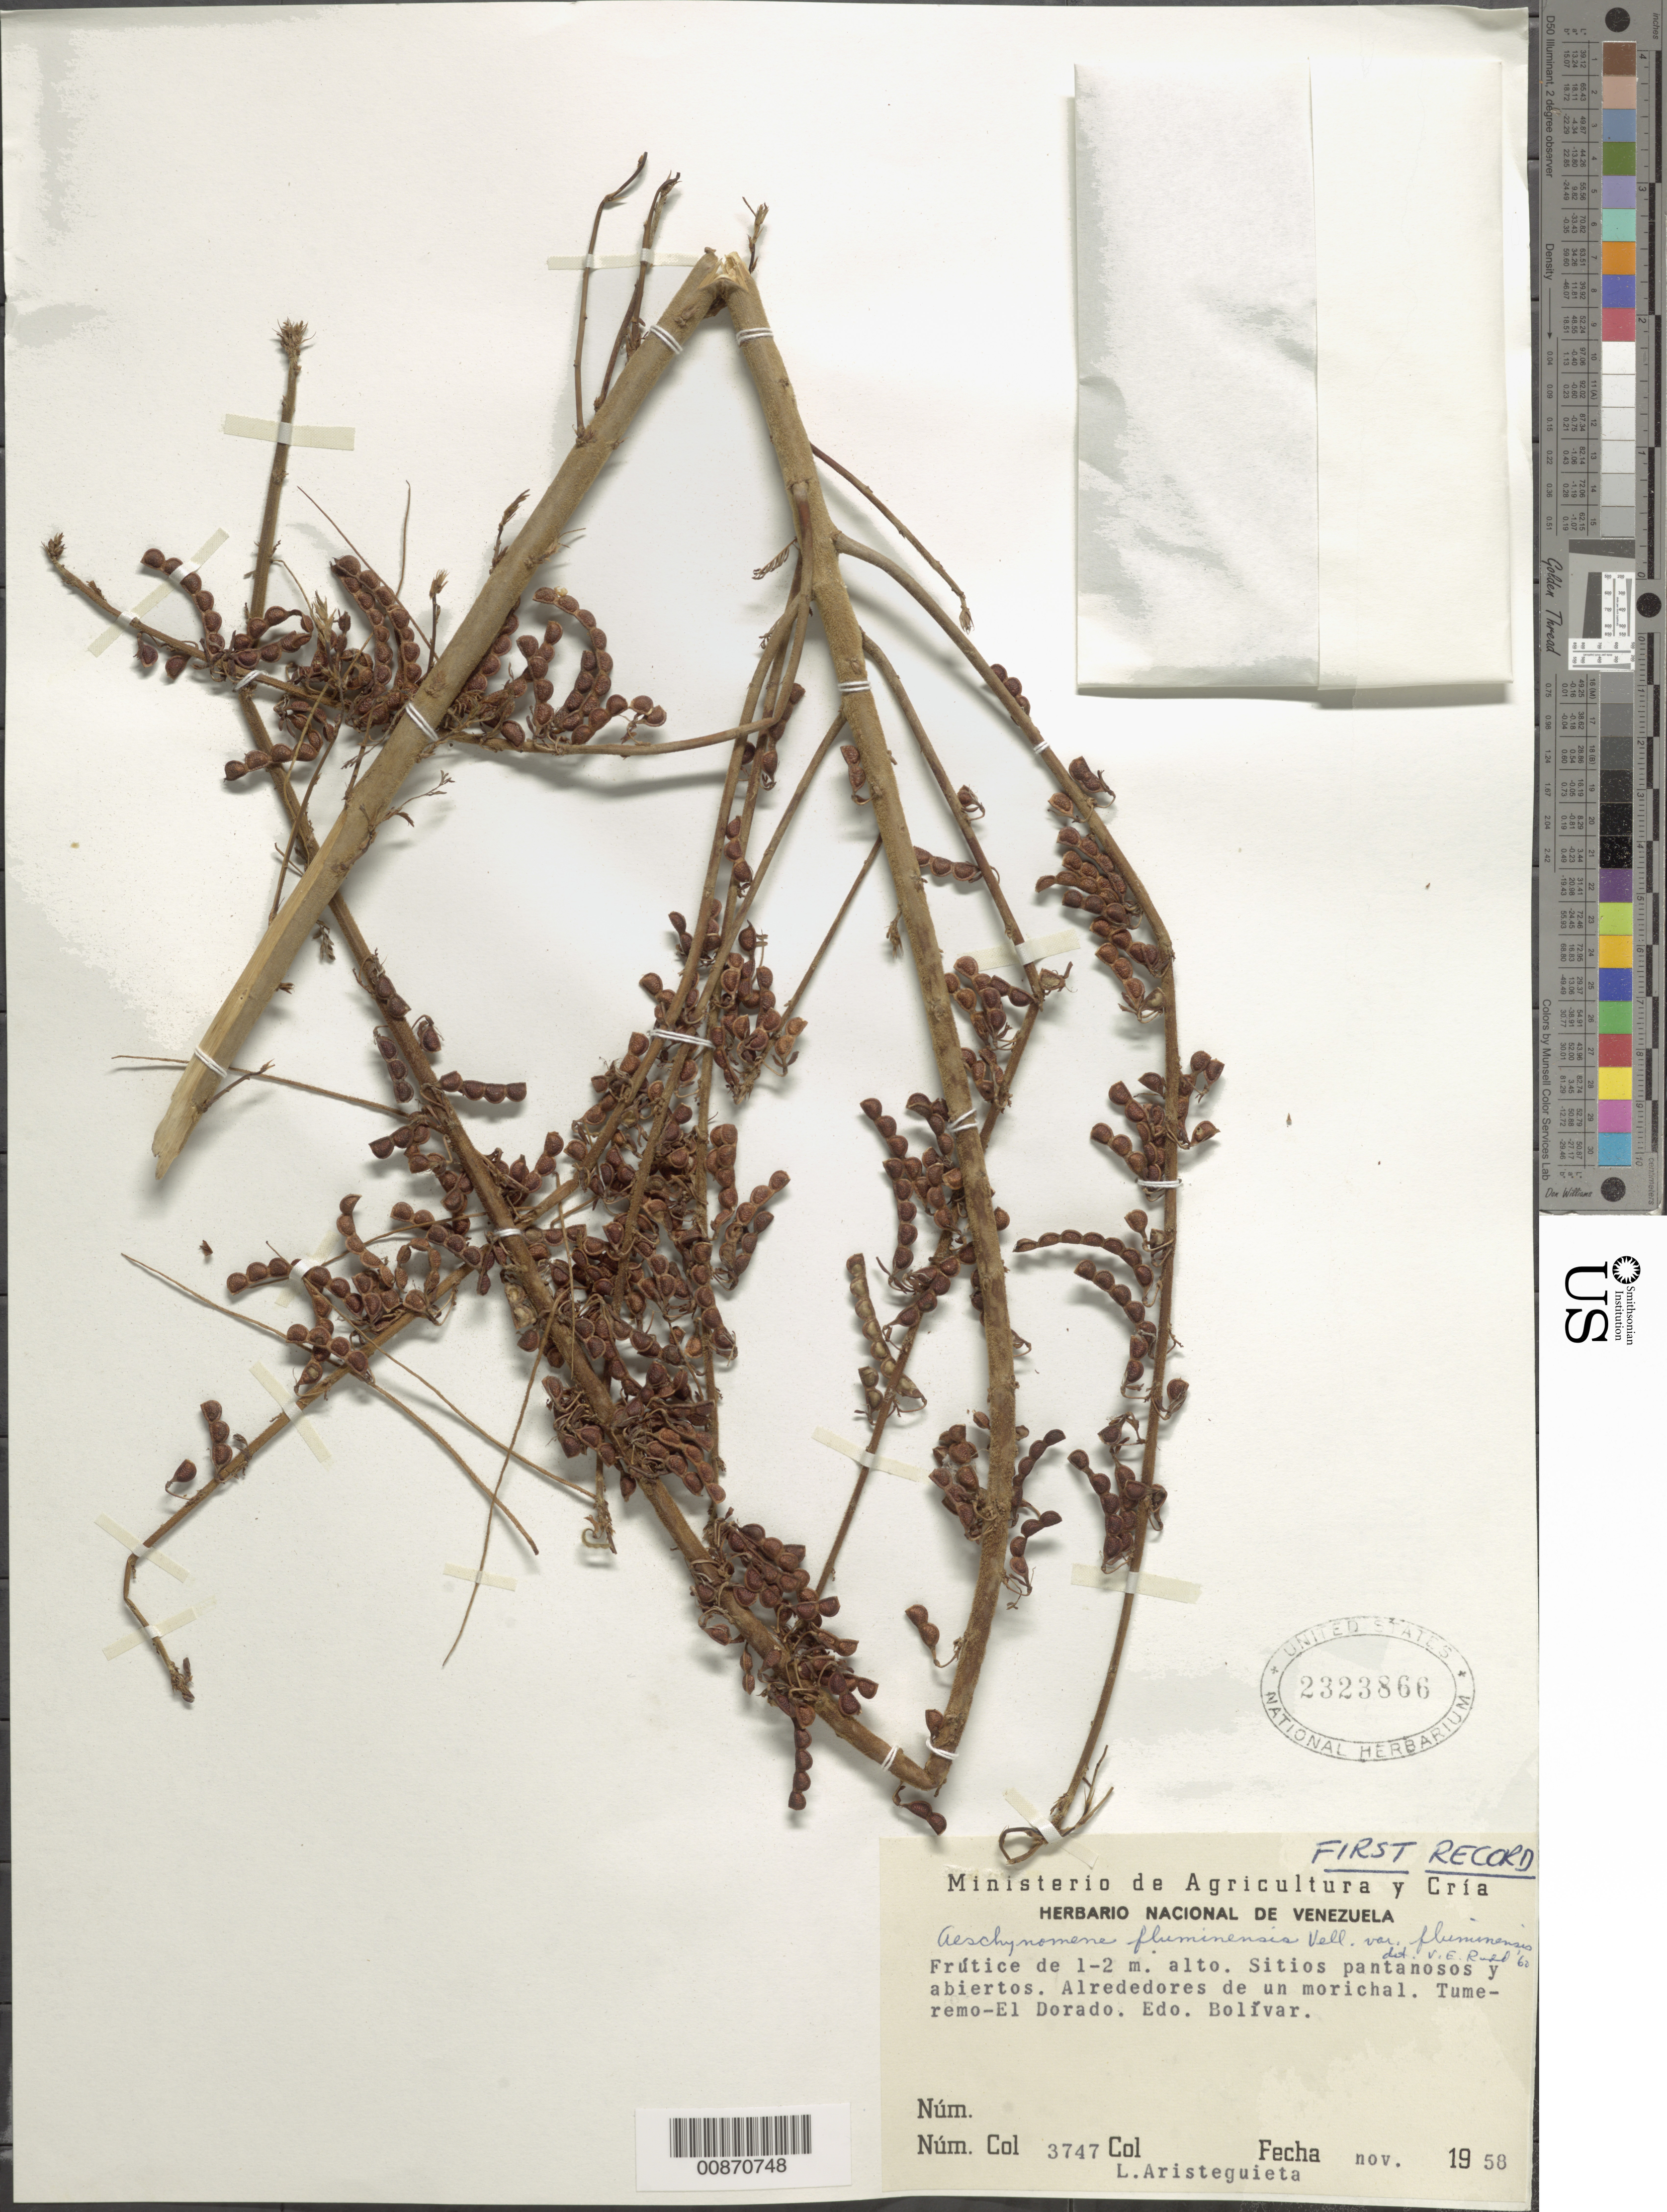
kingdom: Plantae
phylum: Tracheophyta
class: Magnoliopsida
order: Fabales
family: Fabaceae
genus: Aeschynomene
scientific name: Aeschynomene fluminensis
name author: Vell.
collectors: L. Aristeguieta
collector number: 3747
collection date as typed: Nov-58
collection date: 1958-11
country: Venezuela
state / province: Bolívar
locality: Tumeremo-El Dorado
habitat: Alrededores de un morichal; sitios pantanosos y abiertos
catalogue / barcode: US 2323866